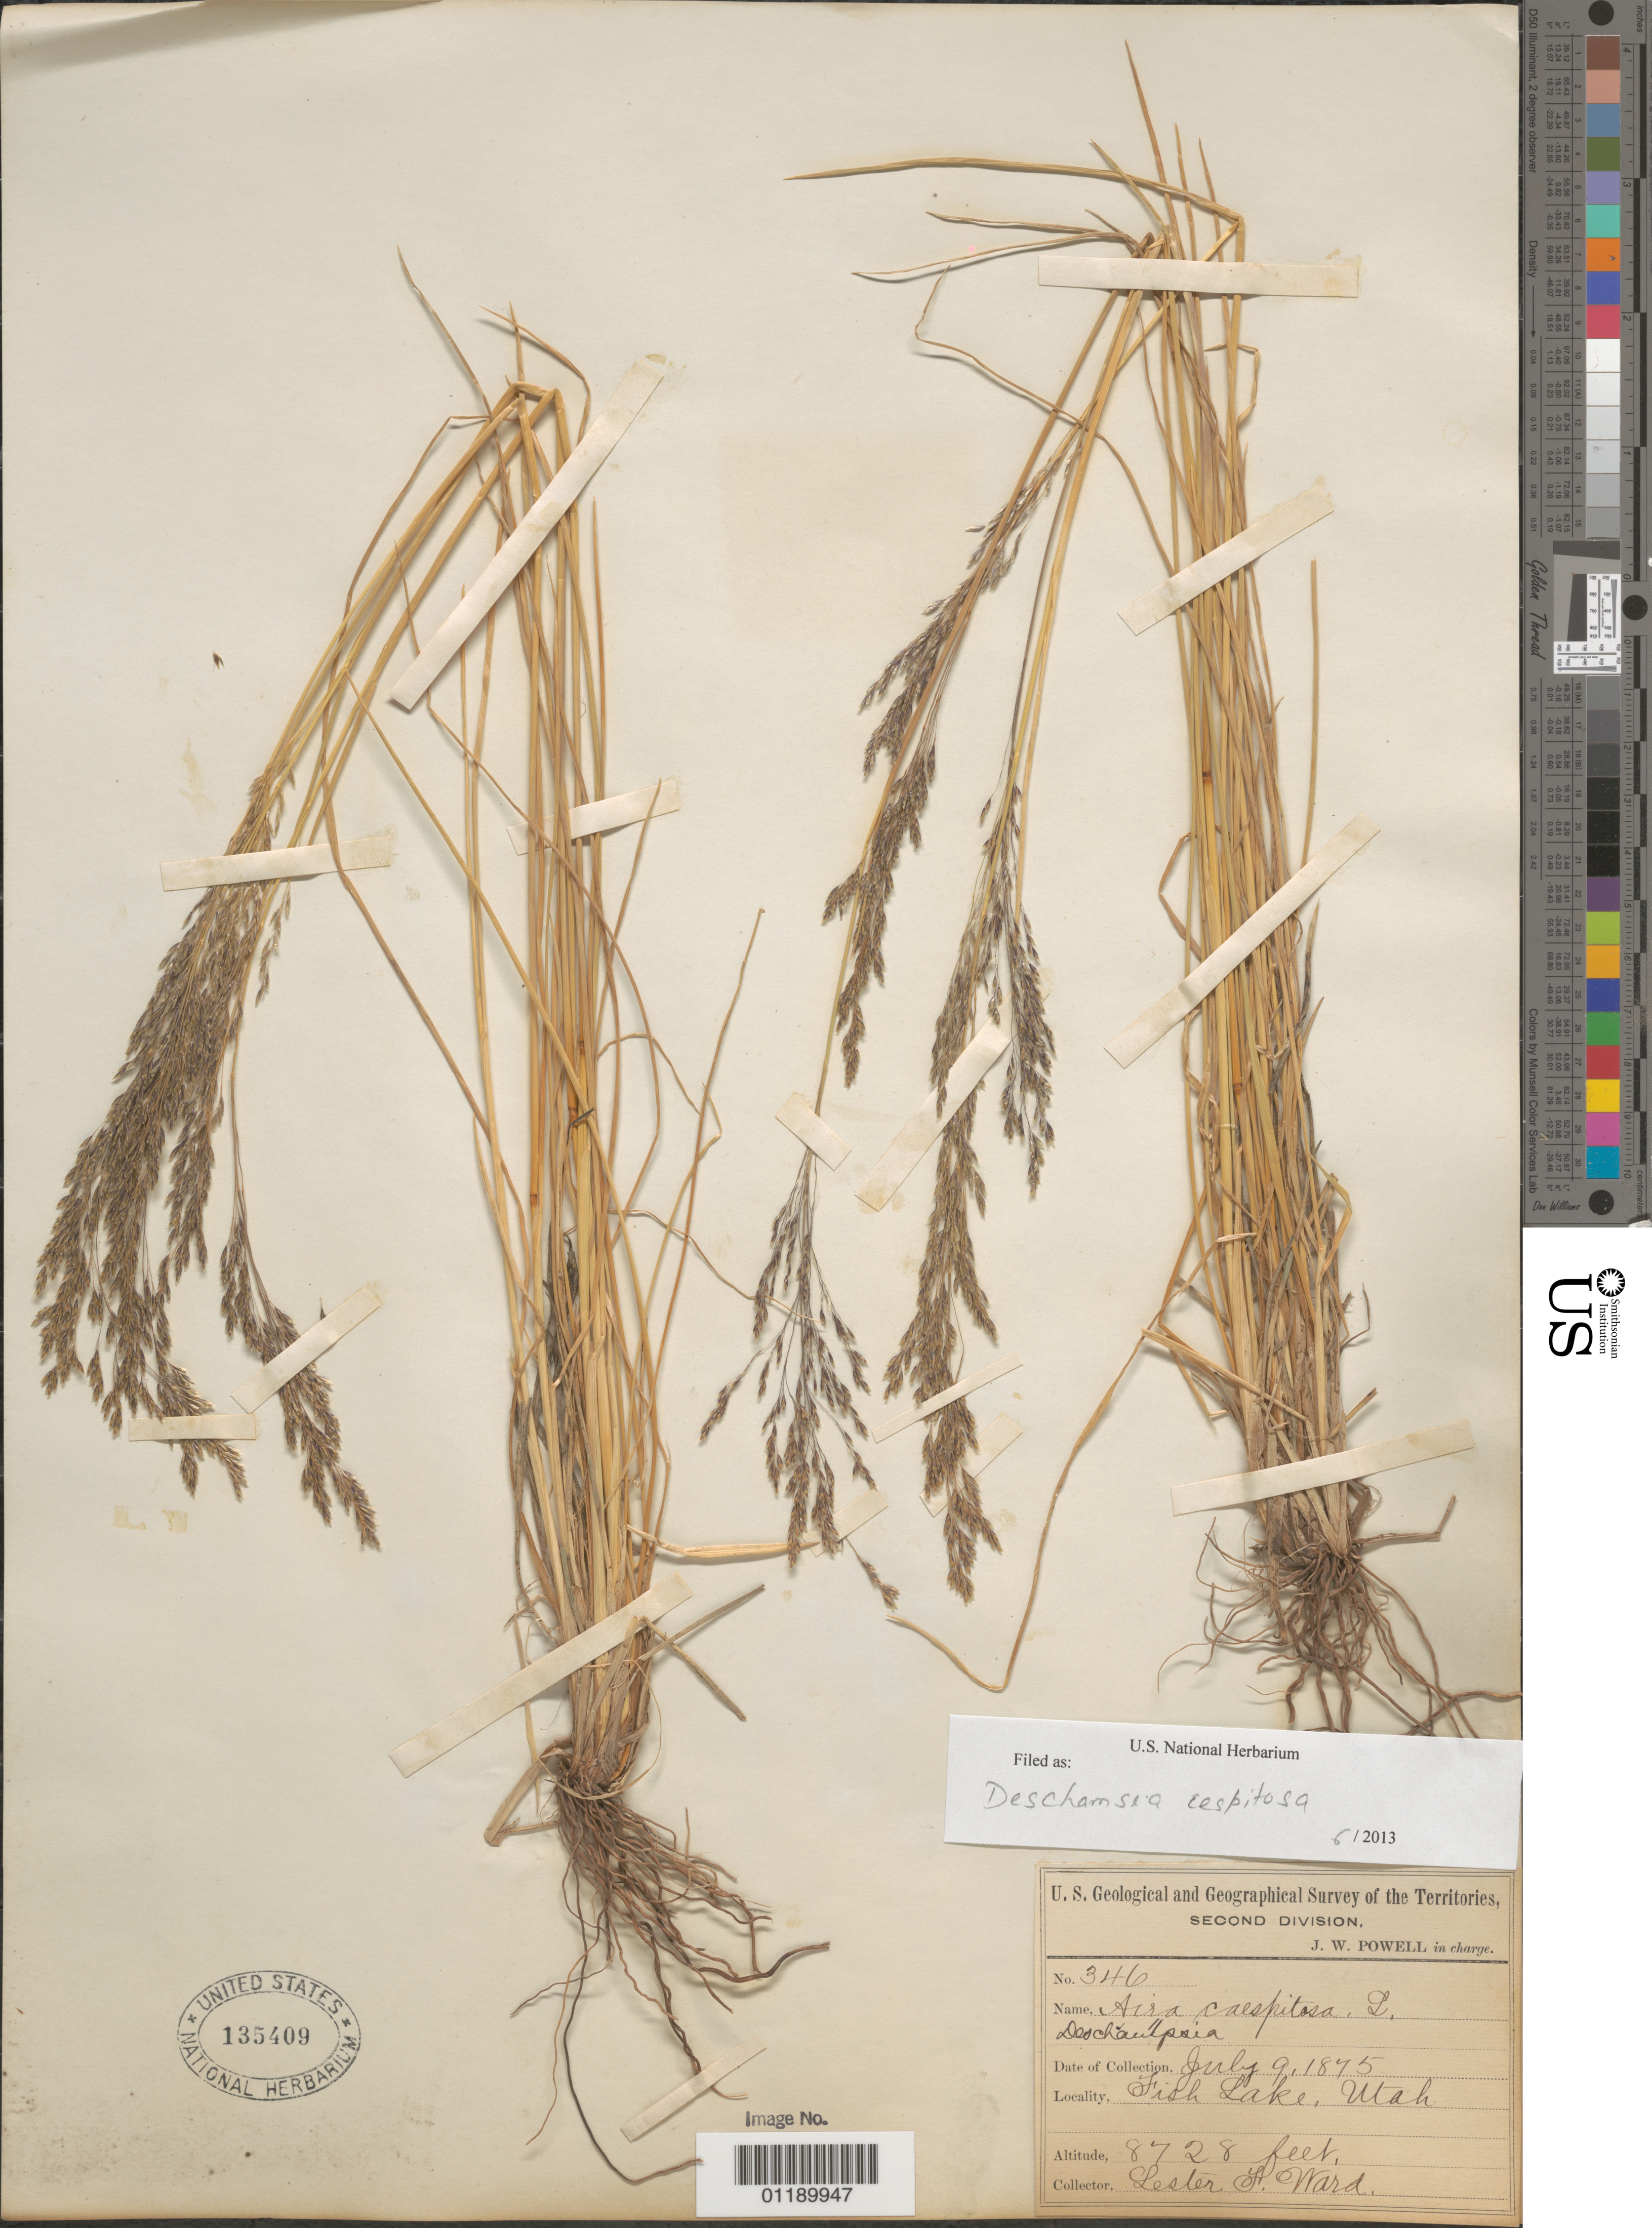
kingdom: Plantae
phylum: Tracheophyta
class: Liliopsida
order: Poales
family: Poaceae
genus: Deschampsia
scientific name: Deschampsia cespitosa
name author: (L.) P. Beauv.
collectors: L. F. Ward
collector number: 346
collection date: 1875-07-09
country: United States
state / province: Utah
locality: Fish Lake.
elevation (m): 2660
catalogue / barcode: US 135409